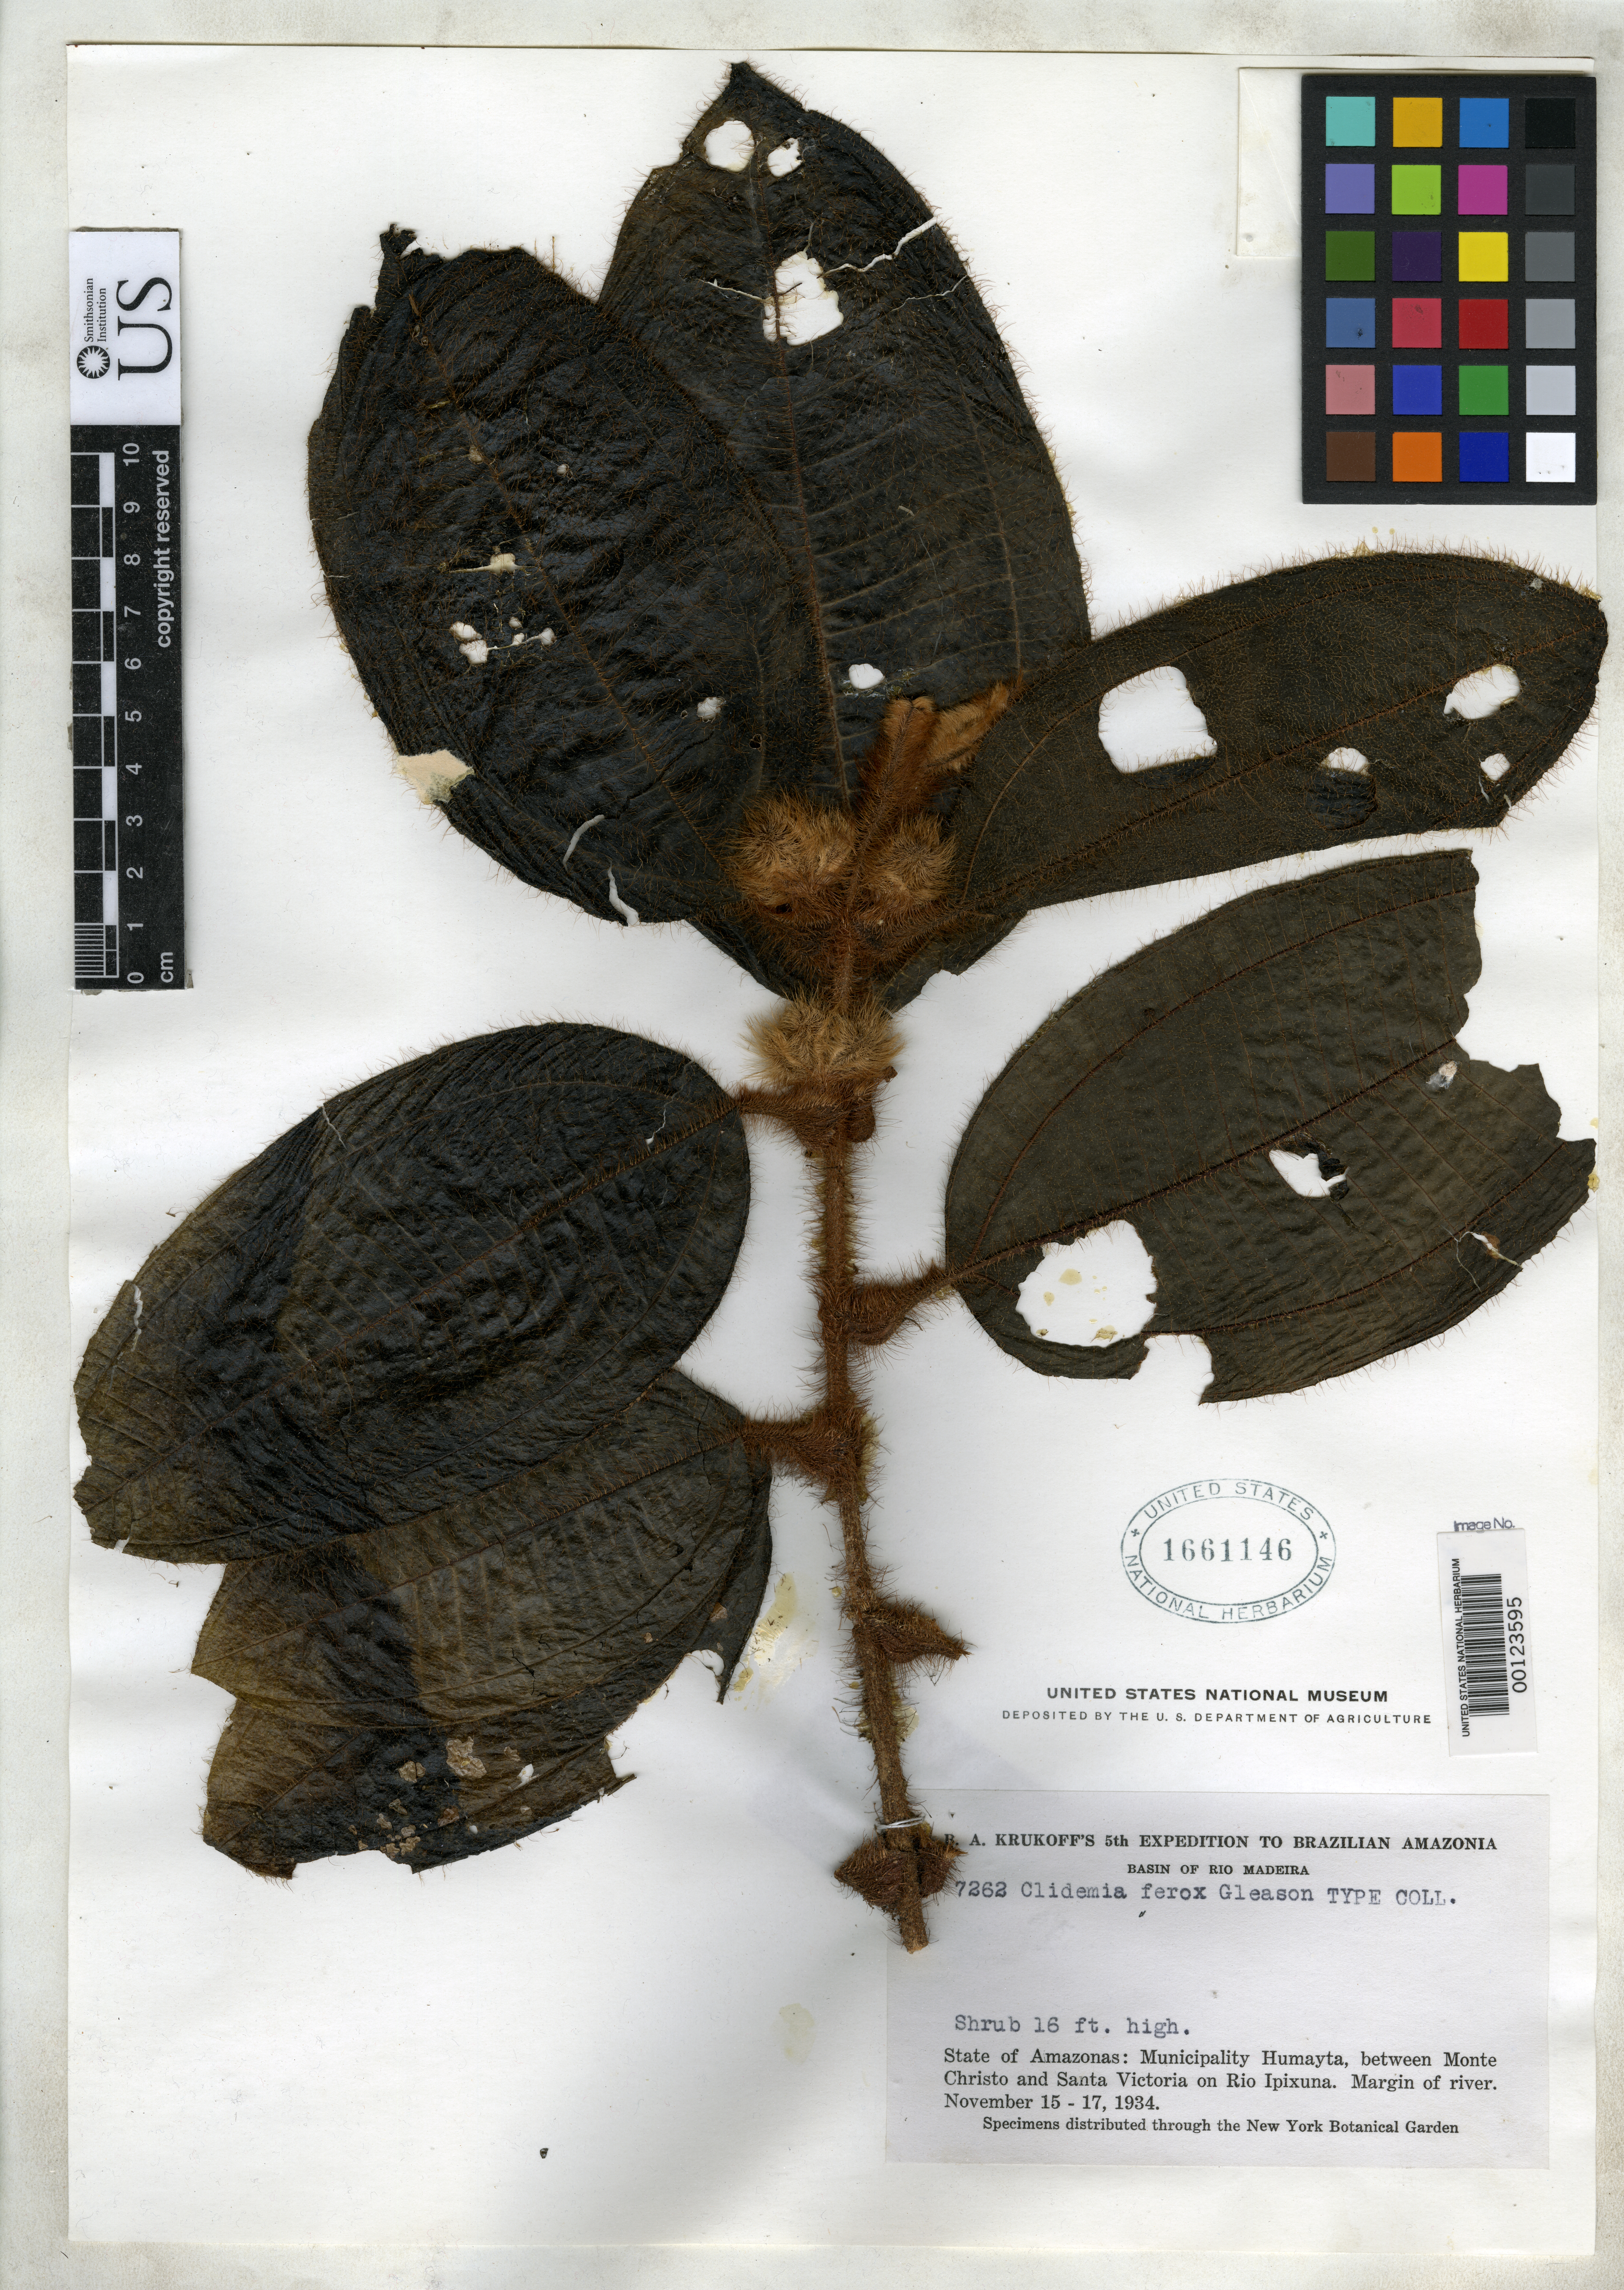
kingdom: Plantae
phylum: Tracheophyta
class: Magnoliopsida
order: Myrtales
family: Melastomataceae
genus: Clidemia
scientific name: Clidemia ferox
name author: Gleason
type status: Isotype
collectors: B. A. Krukoff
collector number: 7262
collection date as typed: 15 Nov 1934 to 17 Nov 1934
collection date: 1934-11-15/1934-11-17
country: Brazil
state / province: Amazonas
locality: Humayta, between Monte Christo and Santa Victoria on Rio Ipixuna.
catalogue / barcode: US 1661146